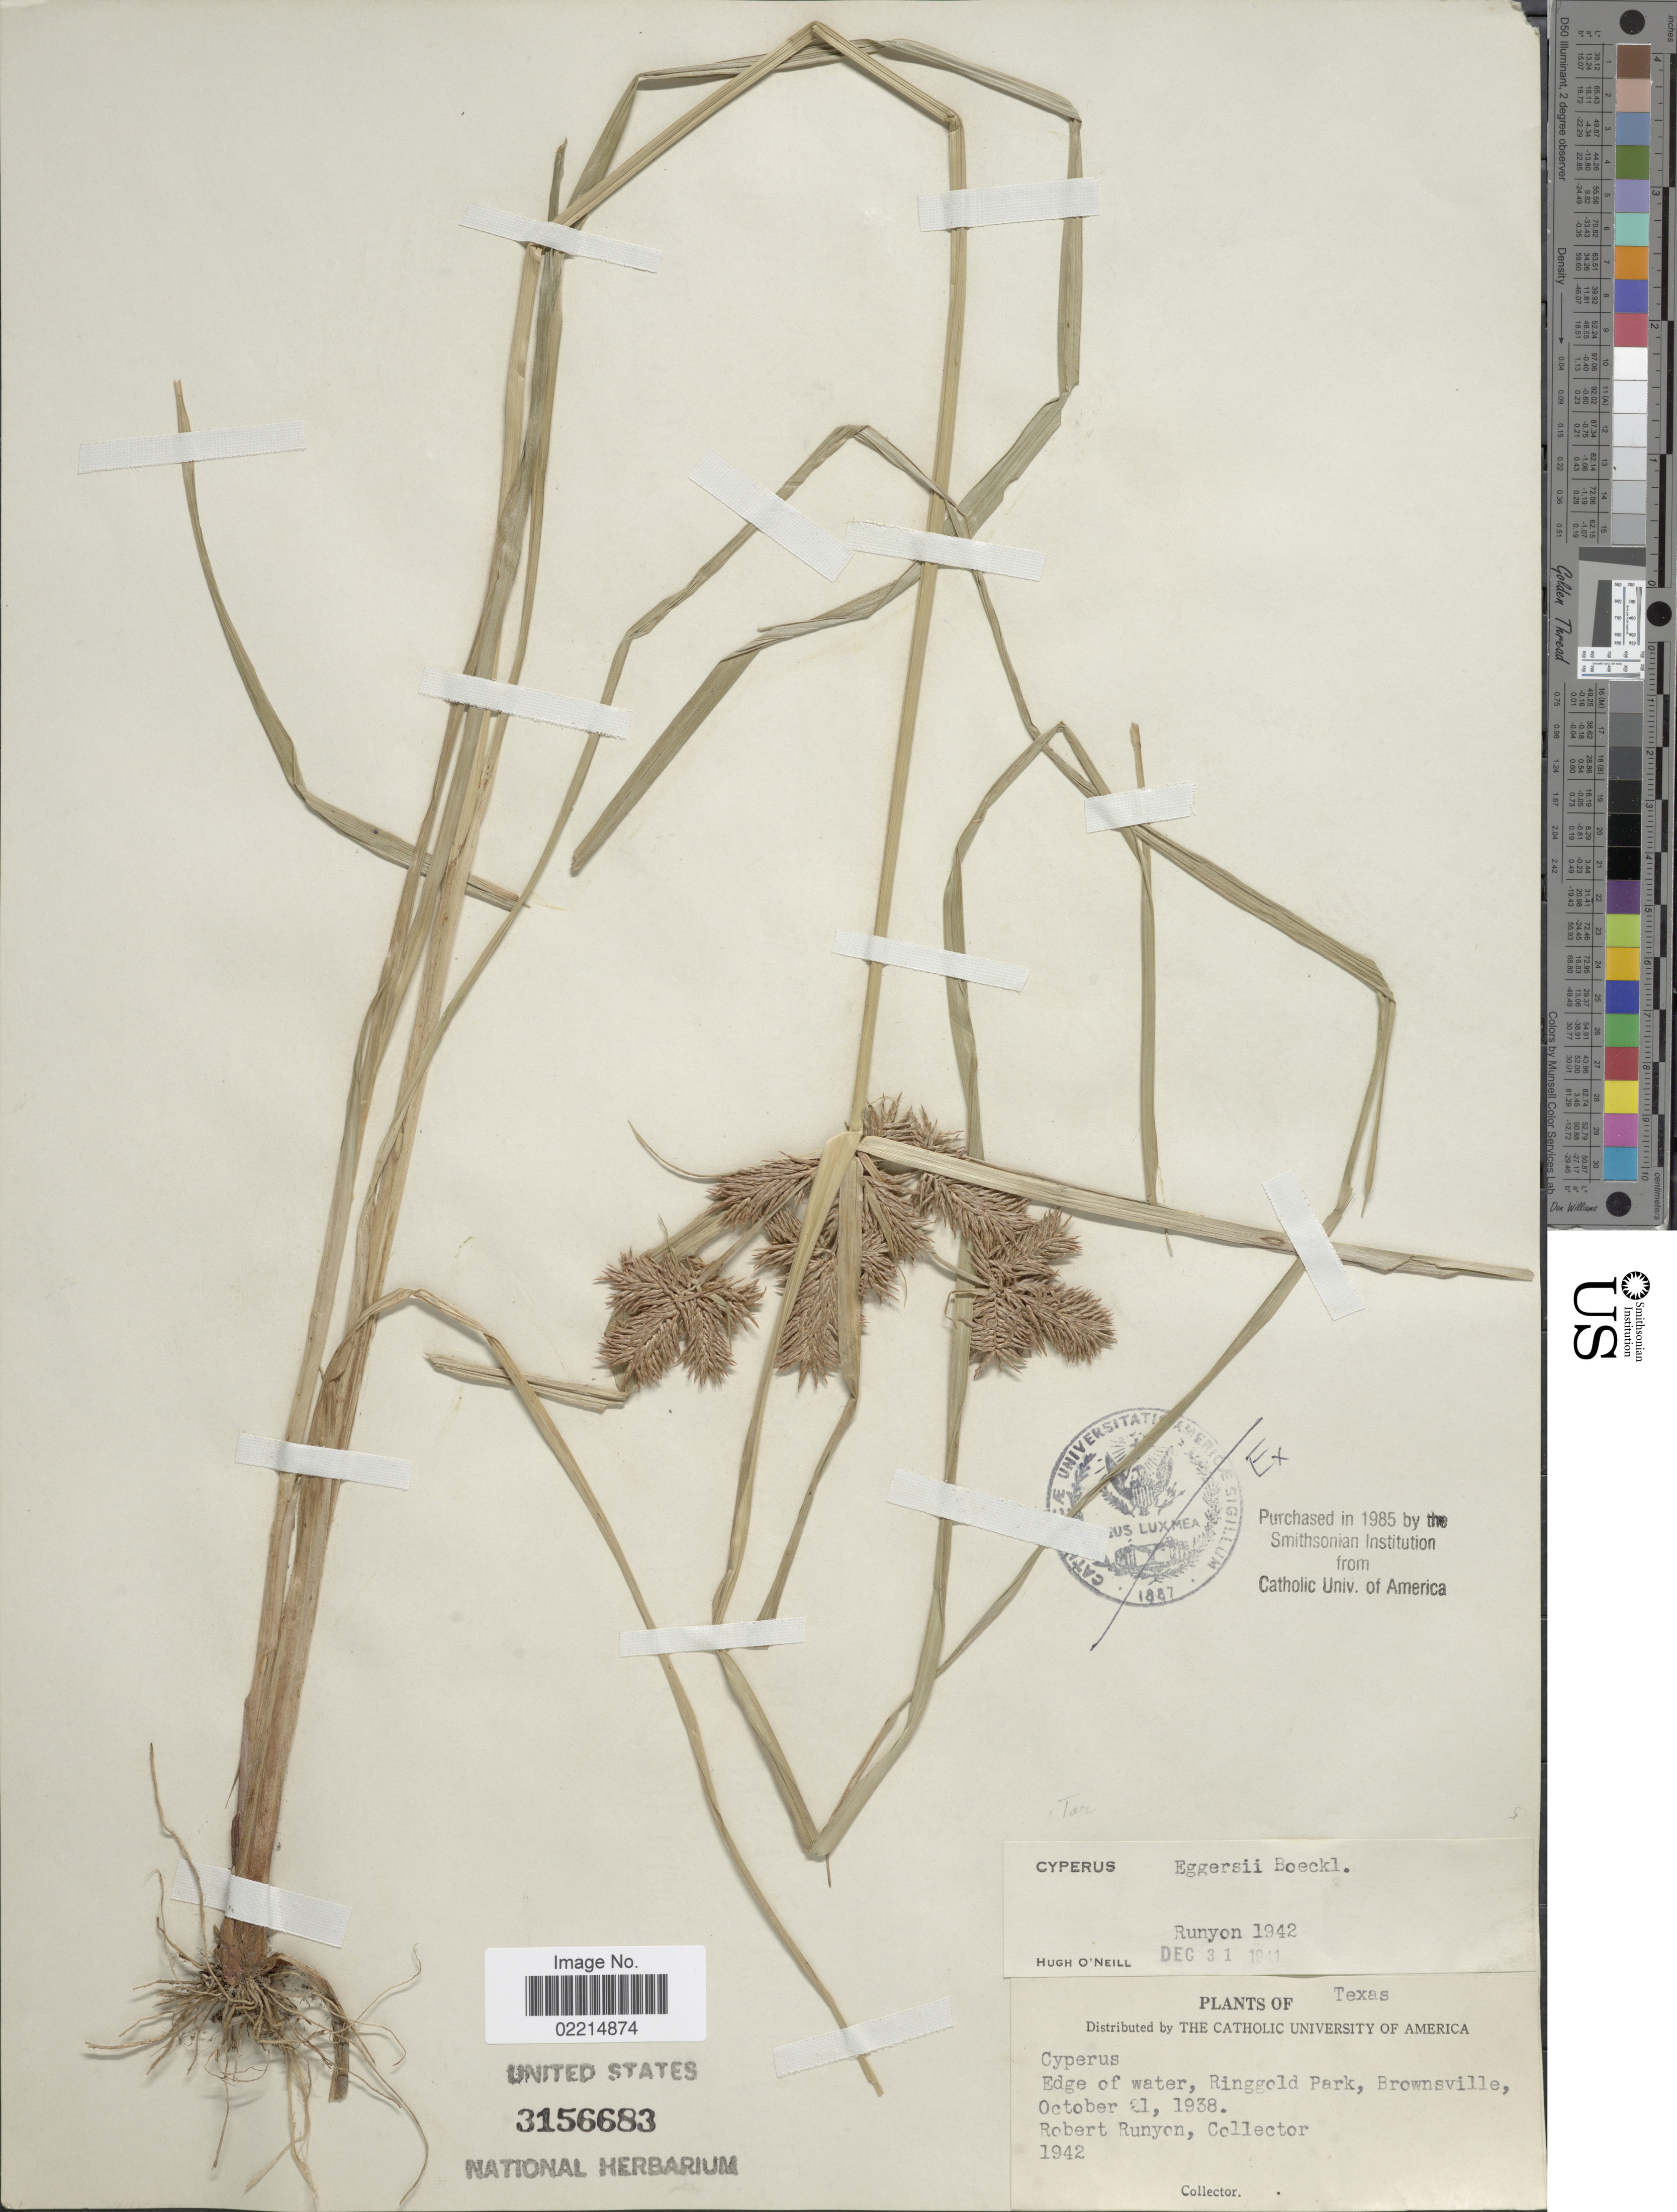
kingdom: Plantae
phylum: Tracheophyta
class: Liliopsida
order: Poales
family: Cyperaceae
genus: Cyperus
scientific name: Cyperus eggersii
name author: Boeckeler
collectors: R. Runyon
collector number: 1942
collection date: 1938-10-21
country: United States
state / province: Texas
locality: Edge of water, Ringgold Park, Brownsville,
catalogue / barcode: US 3156683